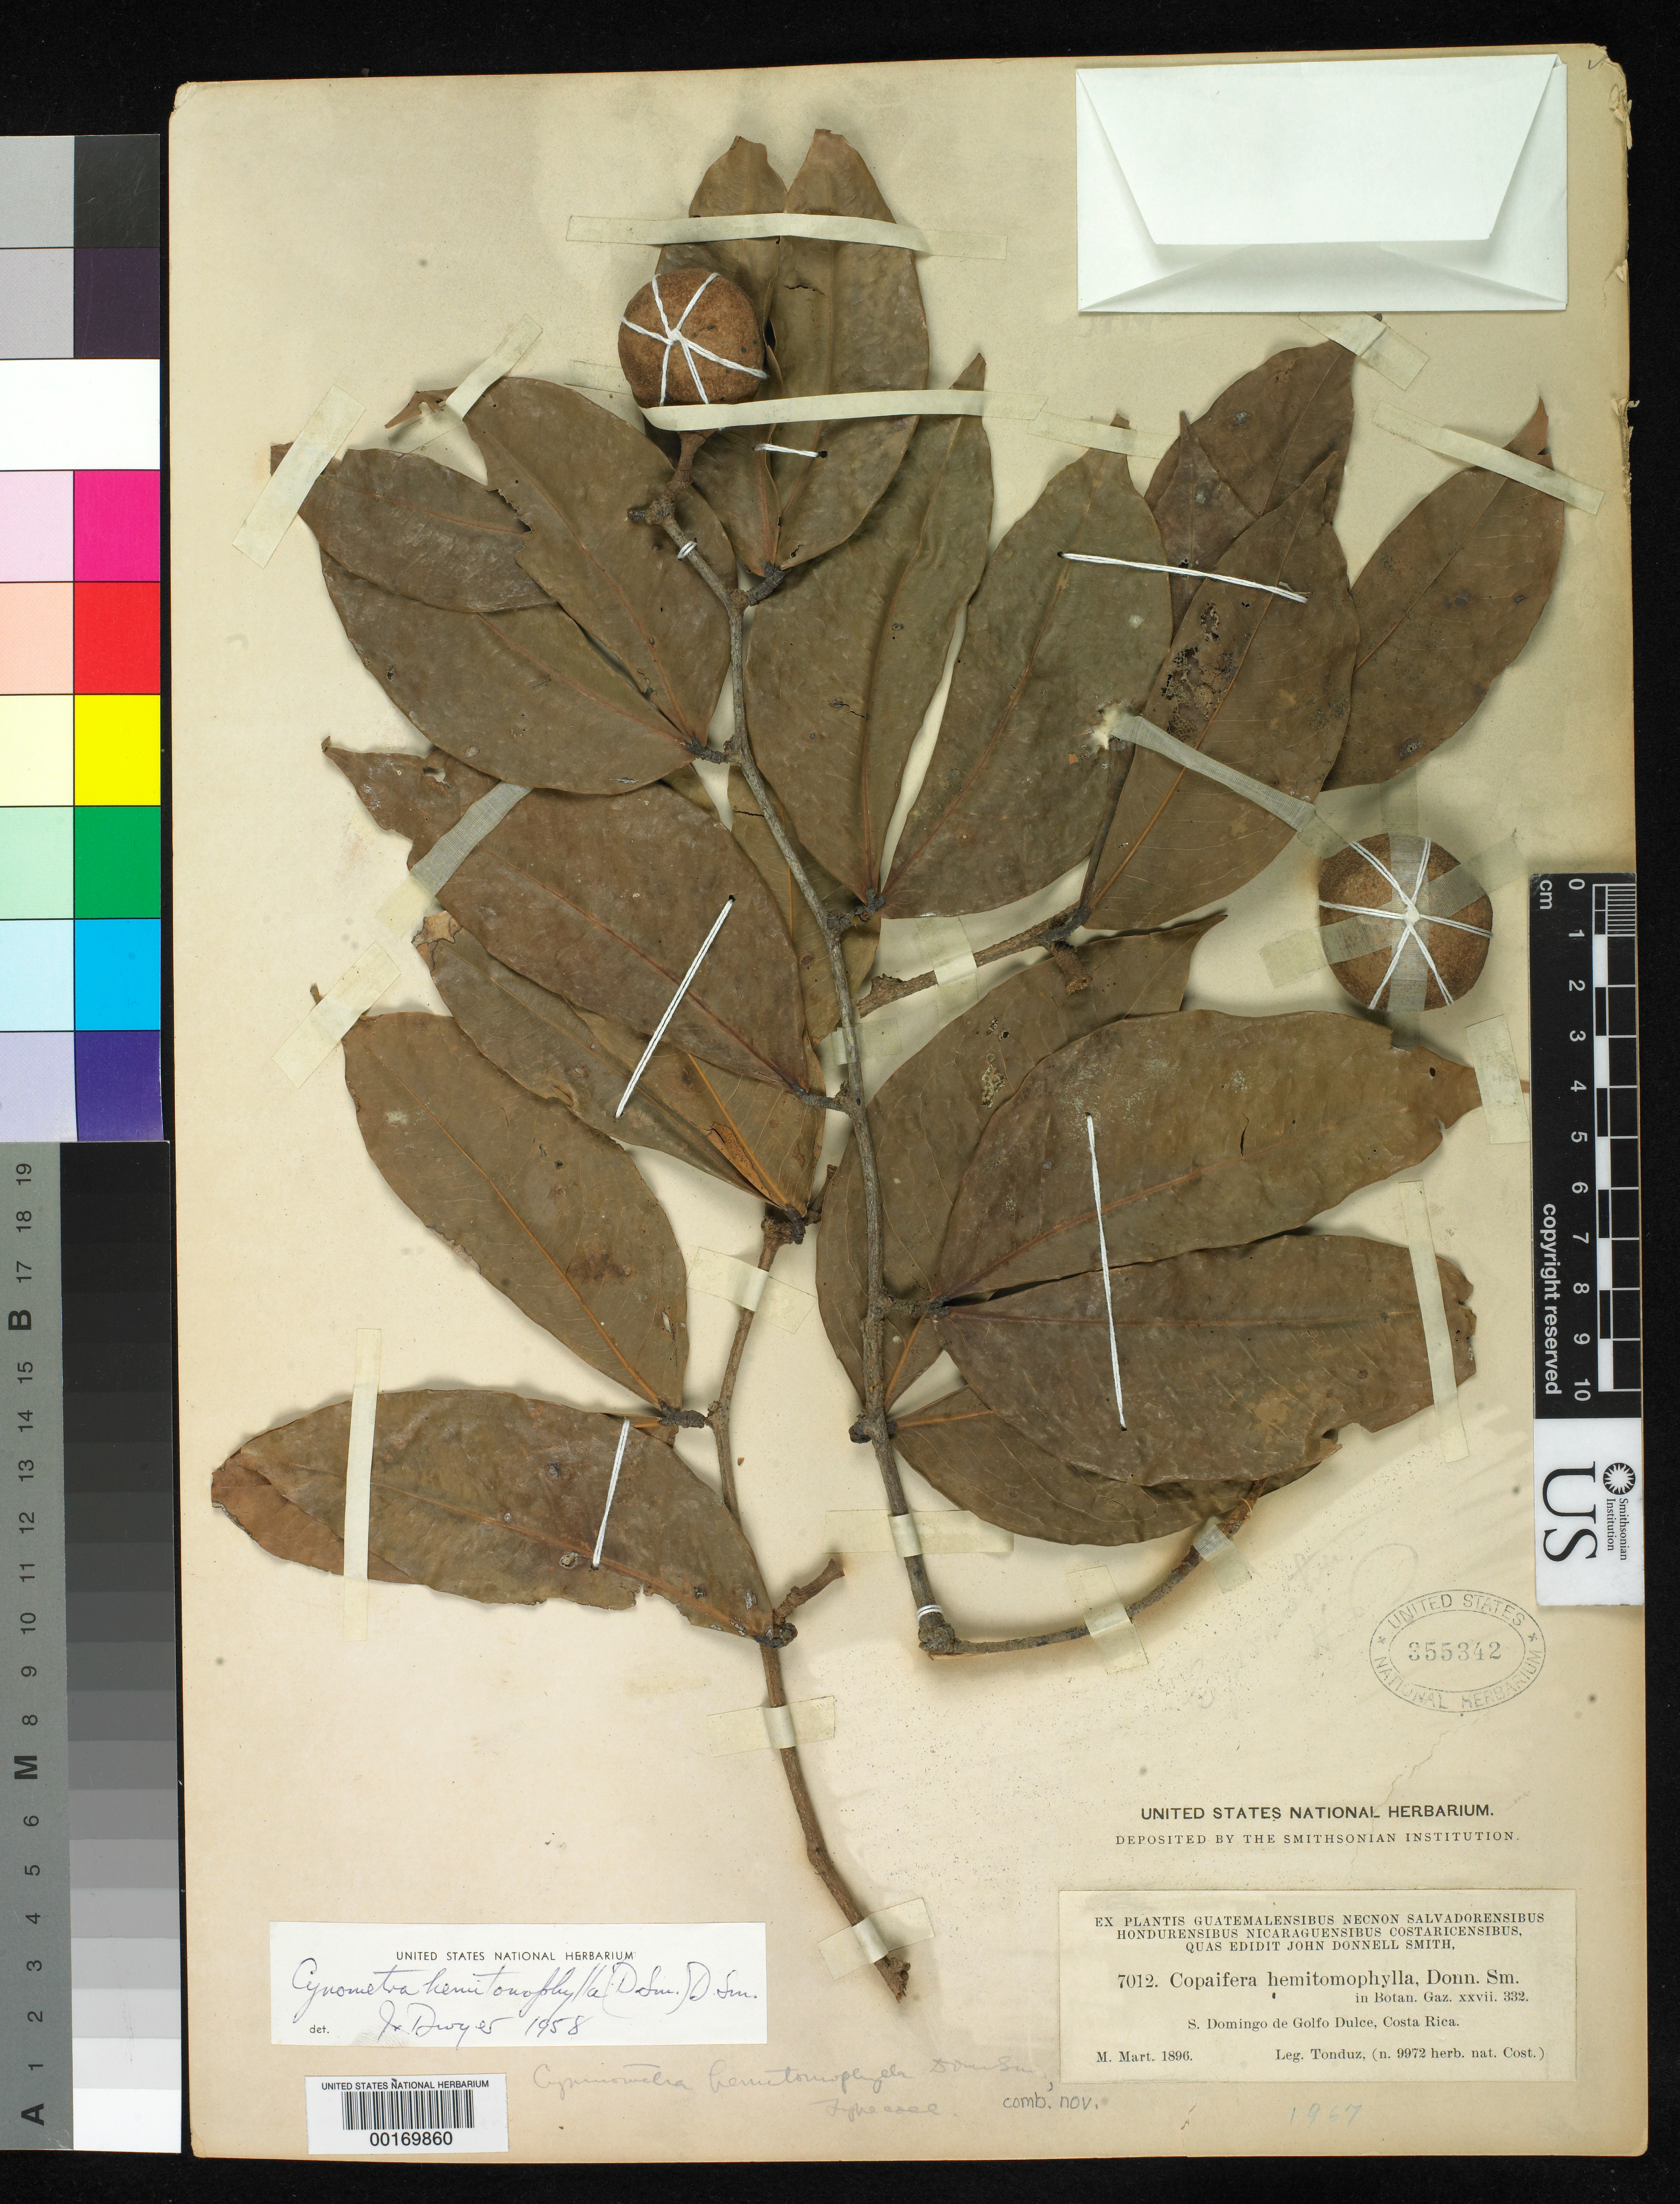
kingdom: Plantae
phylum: Tracheophyta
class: Magnoliopsida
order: Fabales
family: Fabaceae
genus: Copaifera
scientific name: Copaifera hemitomophylla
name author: Donn. Sm.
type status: Type Collection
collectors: A. Tonduz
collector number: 7012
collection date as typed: Mar 1896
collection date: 1896-03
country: Costa Rica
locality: Santo Domingo de Golfe Dulce.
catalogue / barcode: US 355342